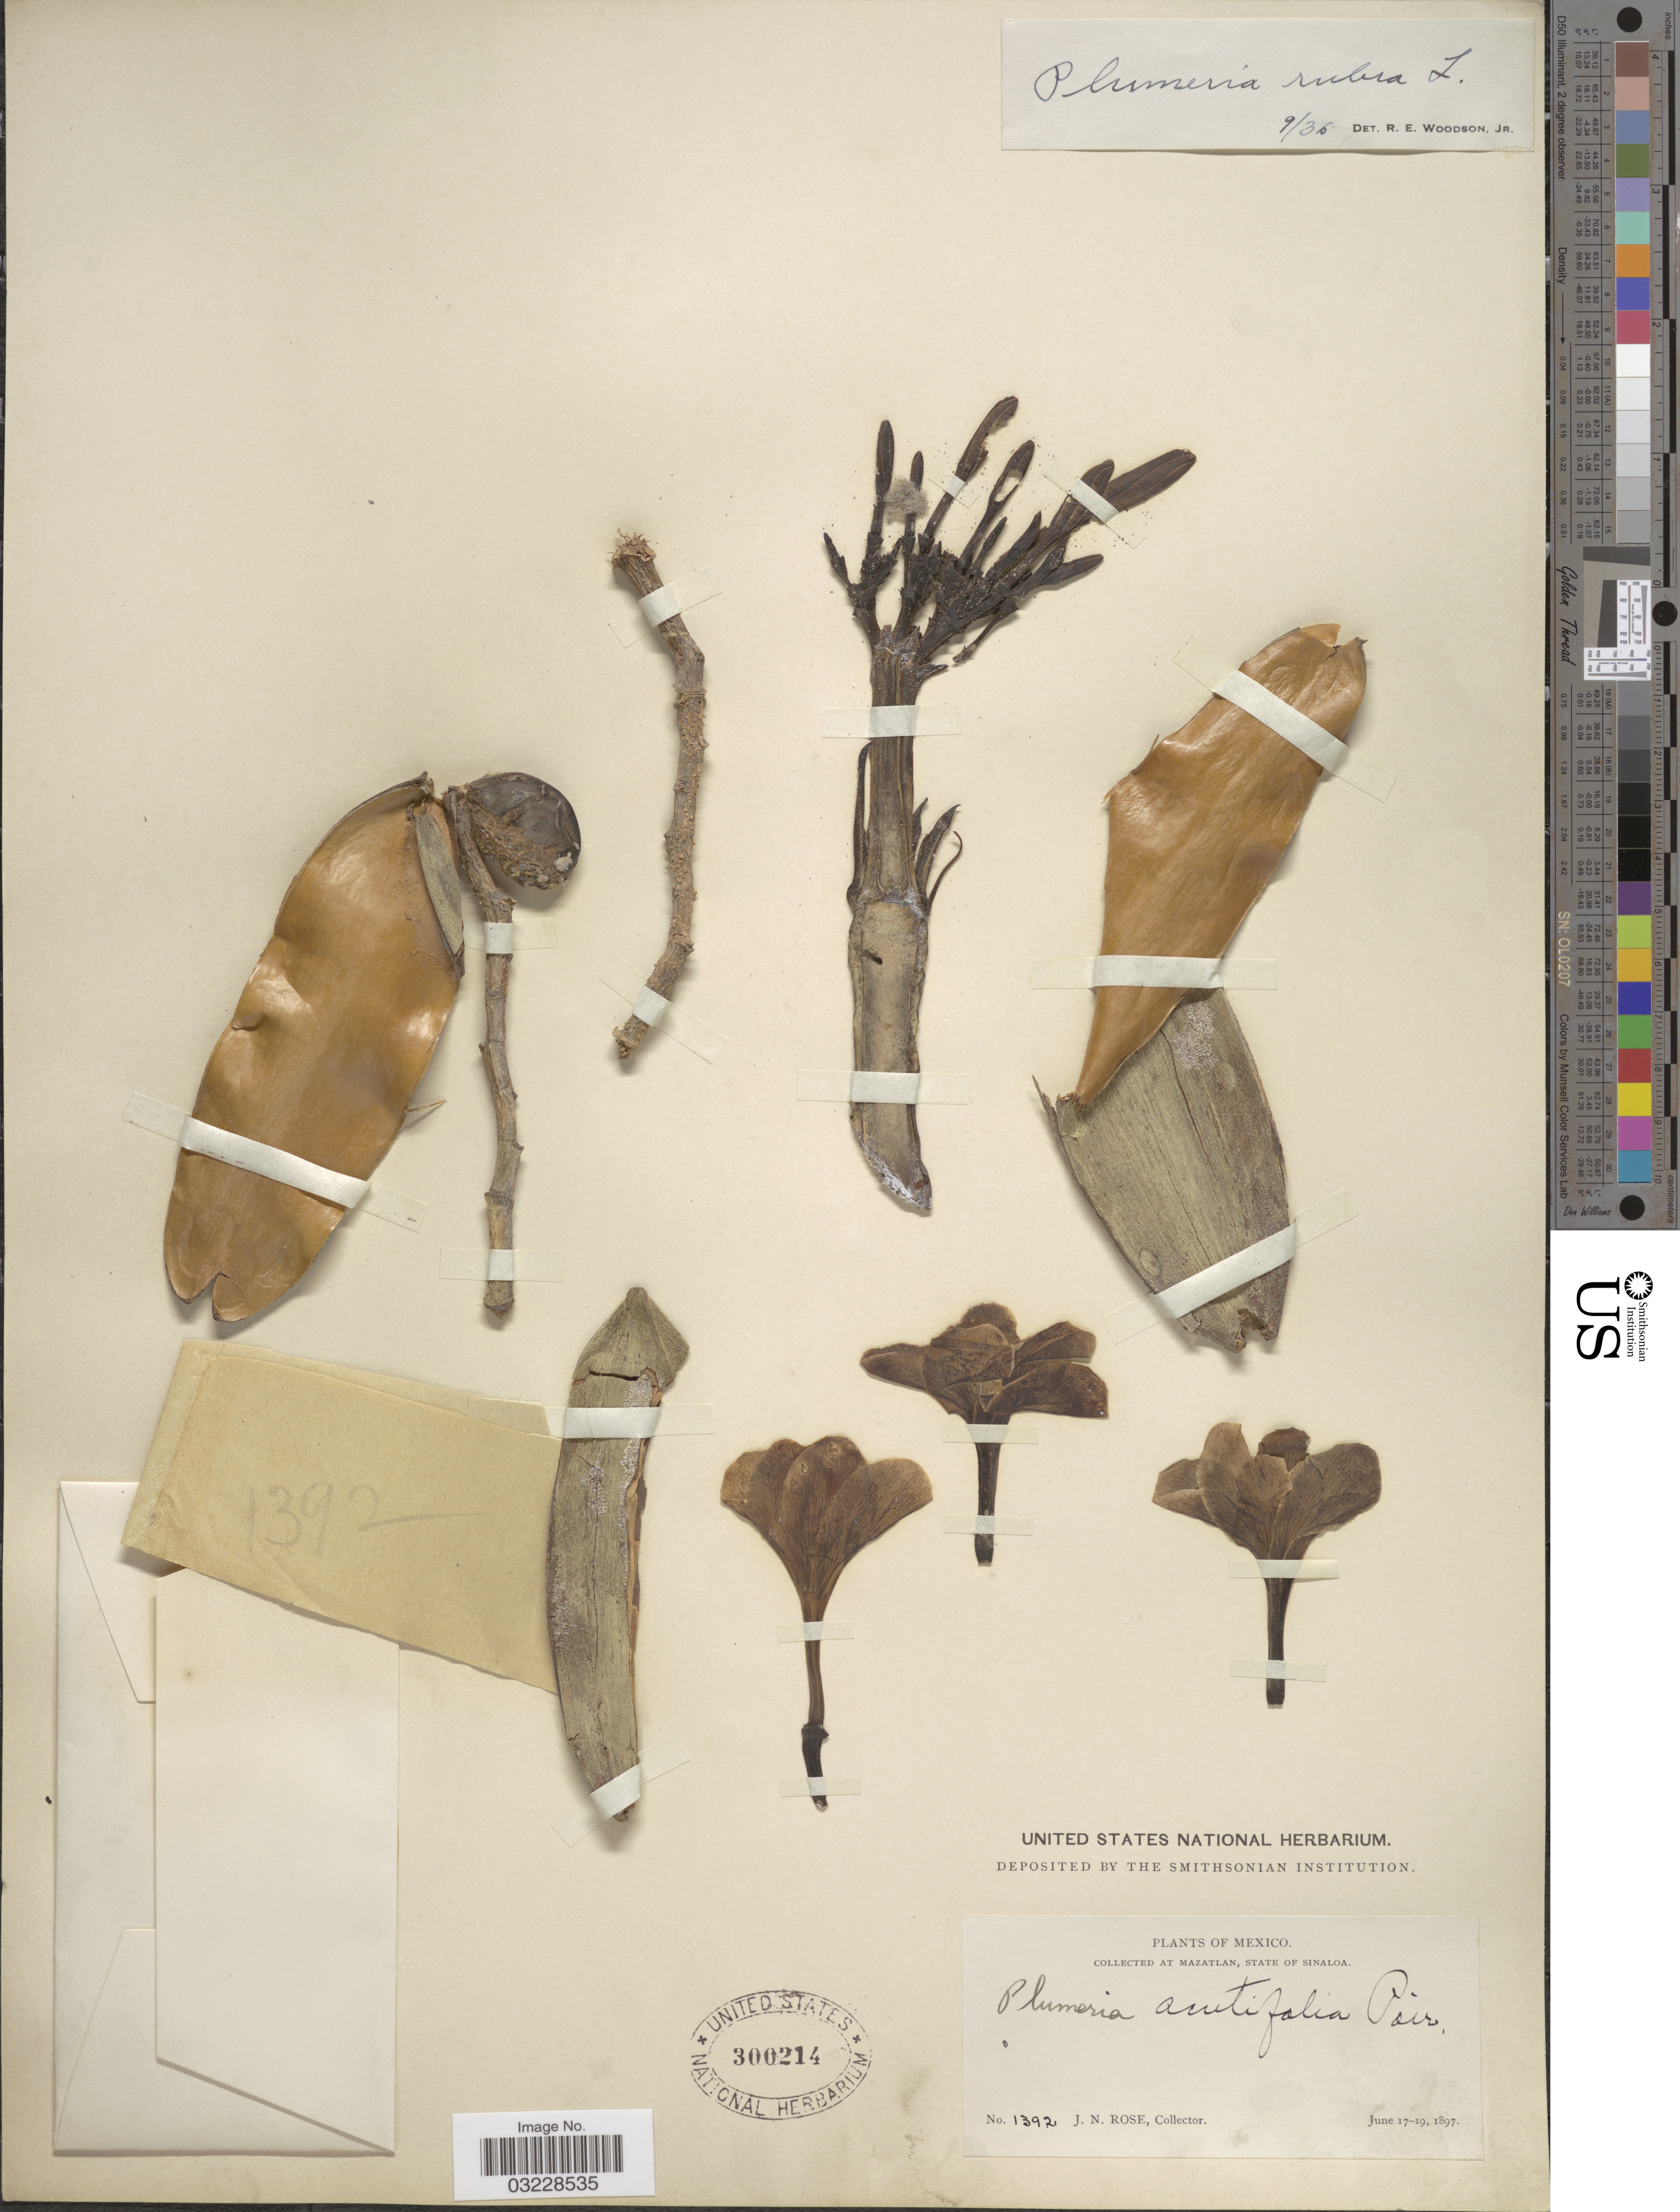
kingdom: Plantae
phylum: Tracheophyta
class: Magnoliopsida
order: Gentianales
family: Apocynaceae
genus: Plumeria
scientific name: Plumeria rubra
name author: L.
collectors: J. N. Rose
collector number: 1392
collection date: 1897-06-17/1897-06-19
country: Mexico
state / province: Sinaloa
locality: At Mazatlan, State of Sinaloa.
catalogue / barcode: US 300214